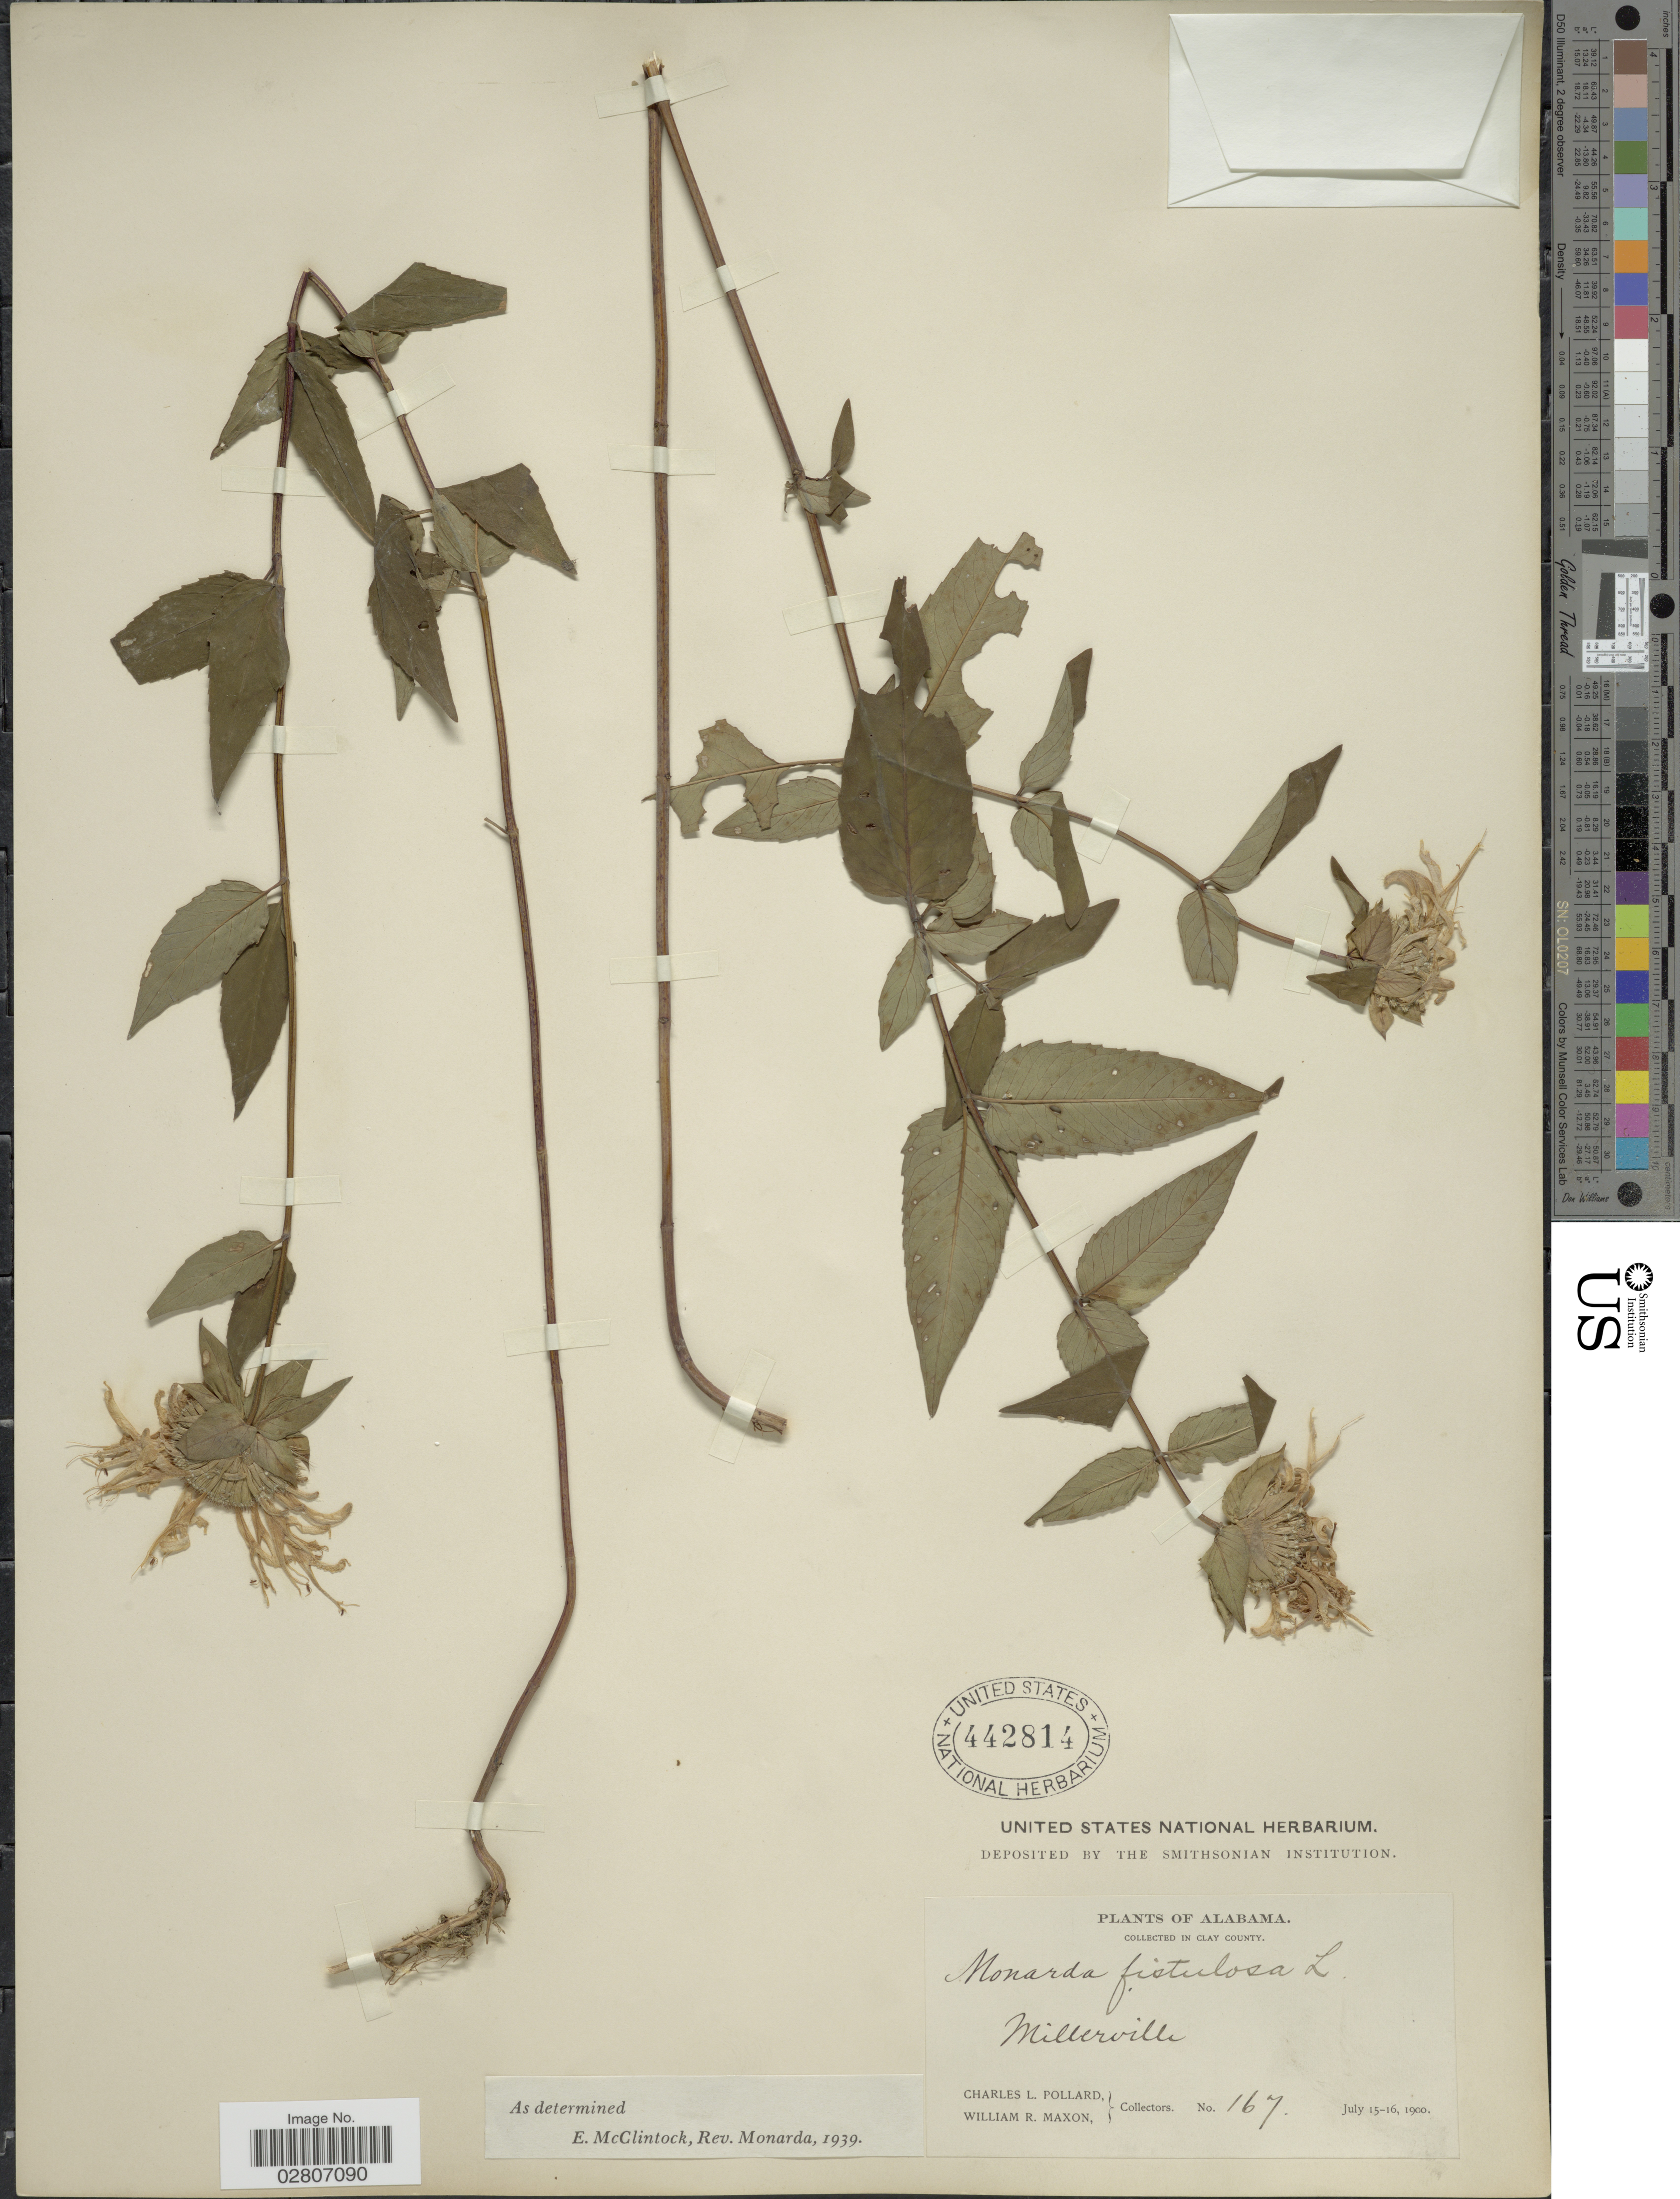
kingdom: Plantae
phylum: Tracheophyta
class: Magnoliopsida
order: Lamiales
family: Lamiaceae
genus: Monarda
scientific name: Monarda fistulosa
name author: L.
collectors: C. L. Pollard & W. R. Maxon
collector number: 167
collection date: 1900-07-15/1900-07-16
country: United States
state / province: Alabama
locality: Clay County. Millerville.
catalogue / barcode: US 442814